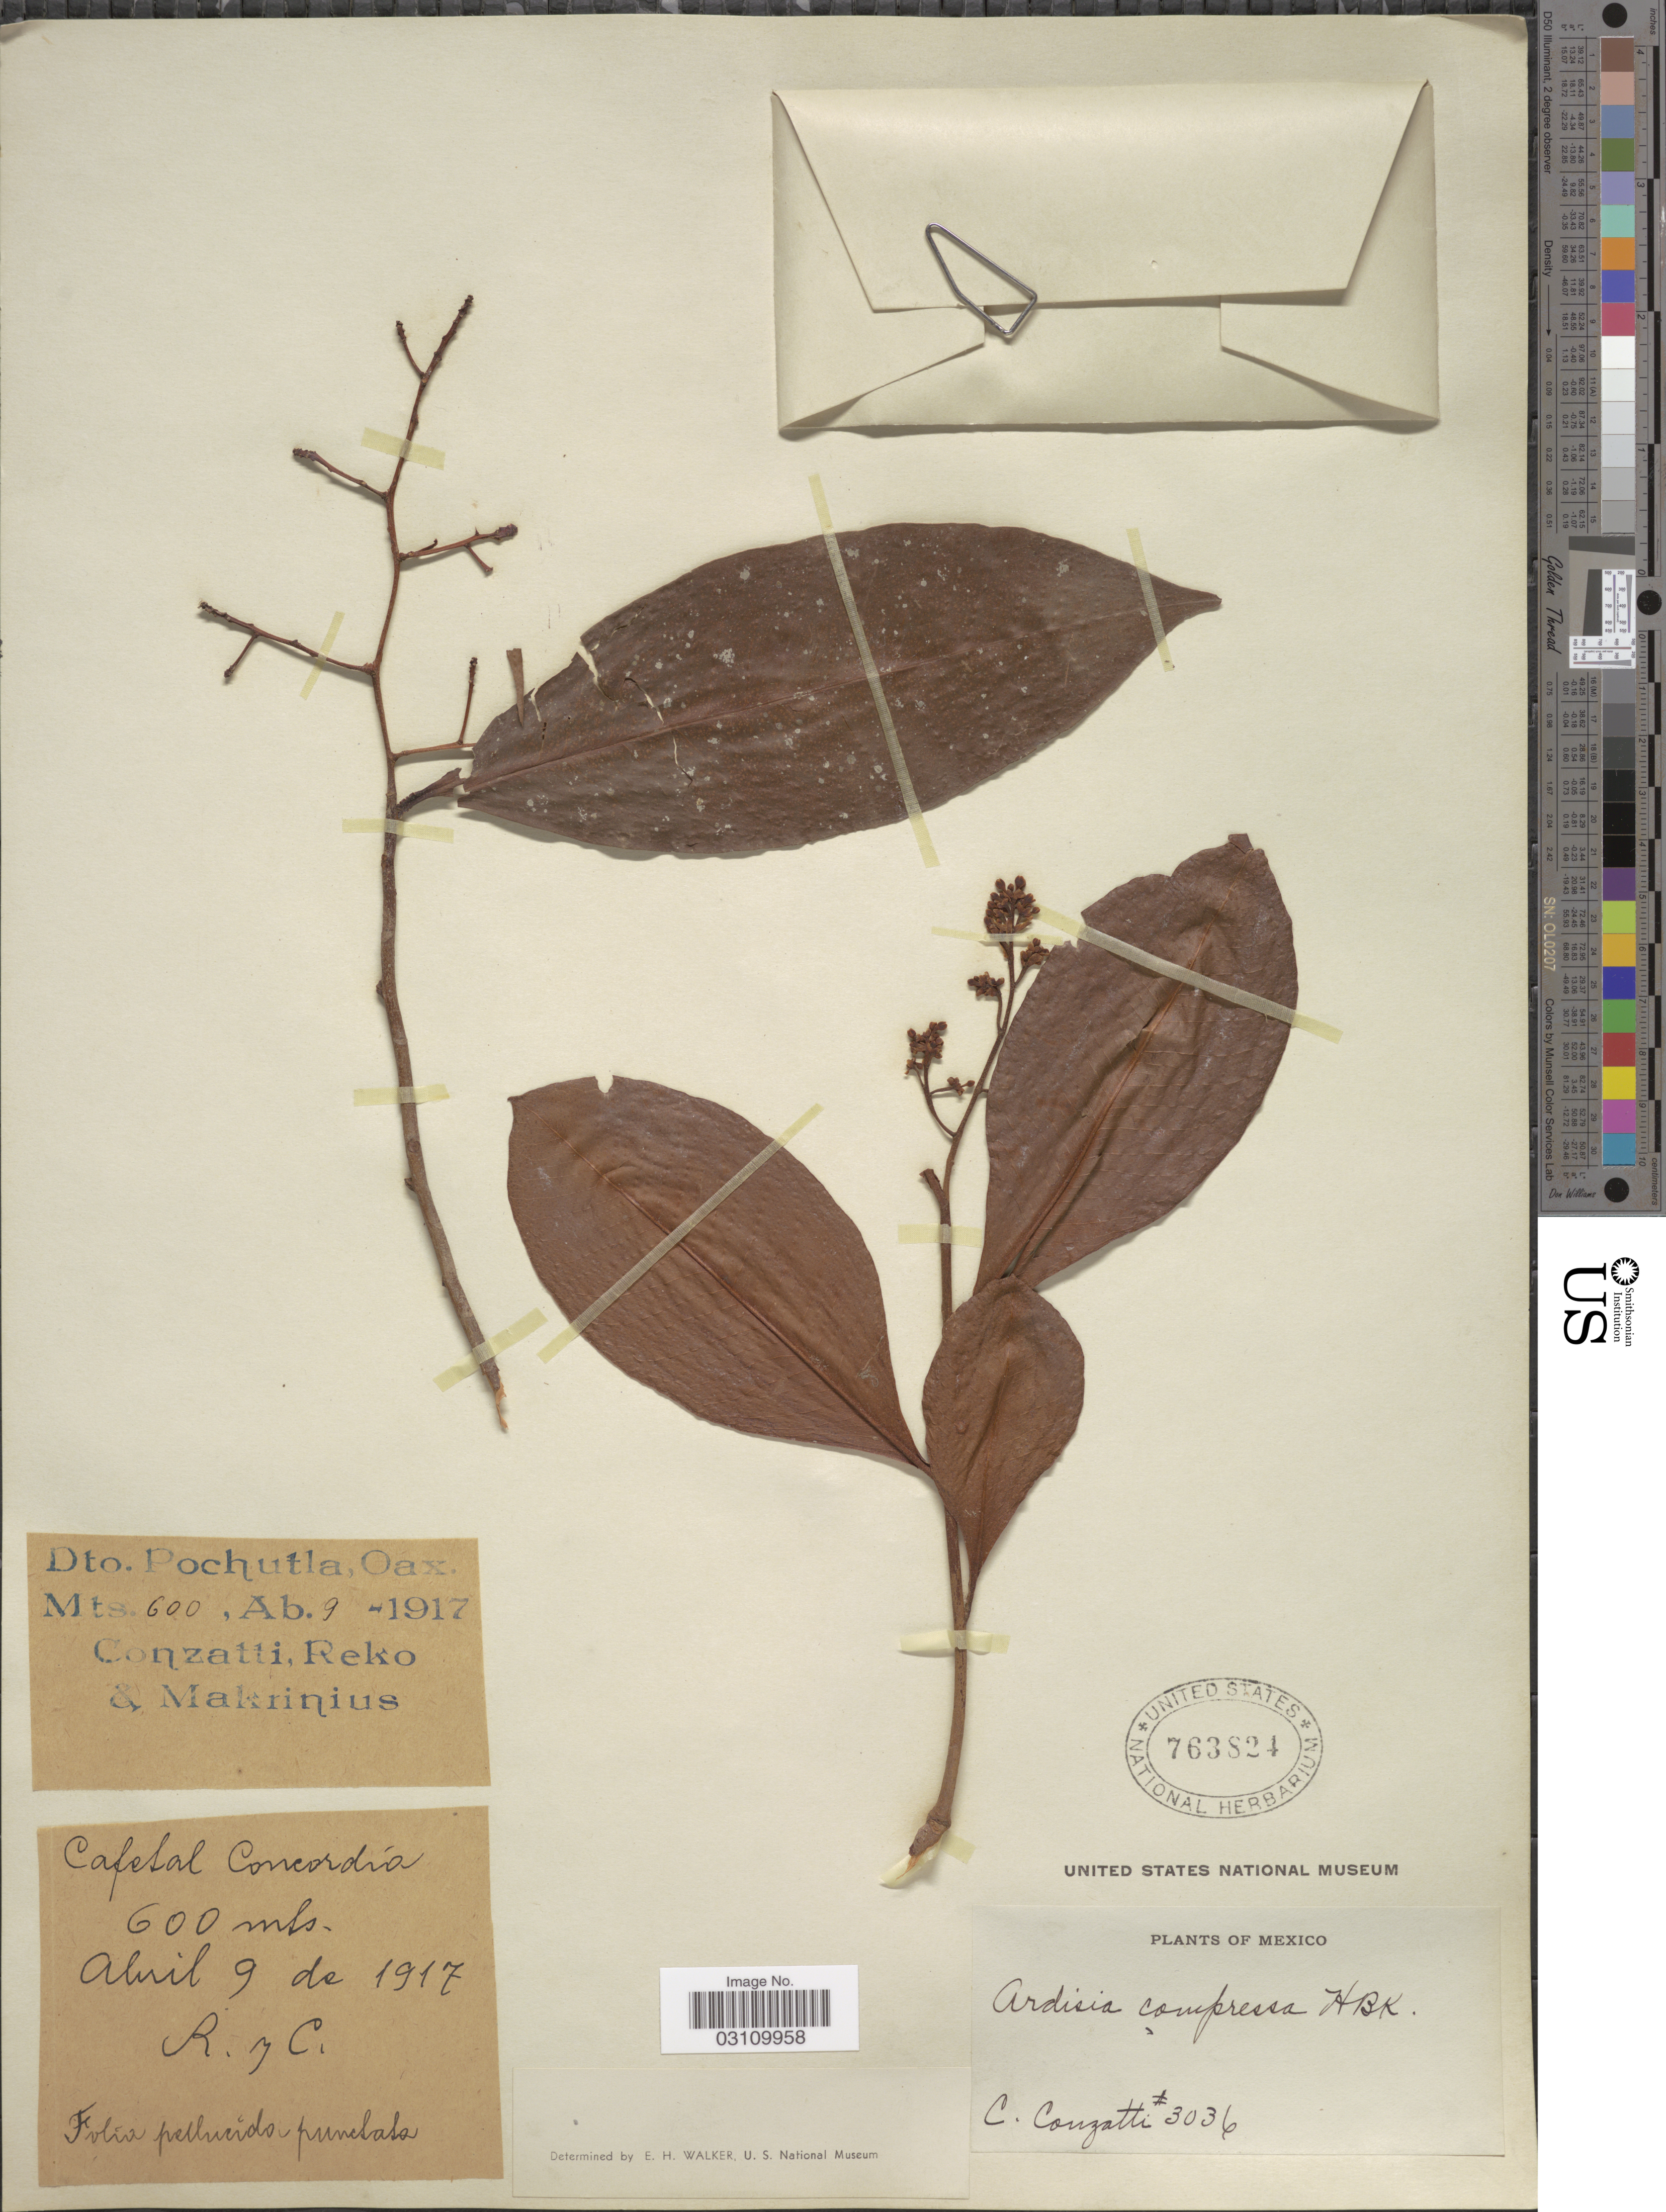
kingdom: Plantae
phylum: Tracheophyta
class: Magnoliopsida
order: Ericales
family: Primulaceae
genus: Ardisia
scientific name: Ardisia compressa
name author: Kunth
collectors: C. Conzatti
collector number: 3036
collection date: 1917-04-09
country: Mexico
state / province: Oaxaca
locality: Dto. Pochutla, Oax. Mts., Cafetal Concordia.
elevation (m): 600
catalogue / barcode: US 763824